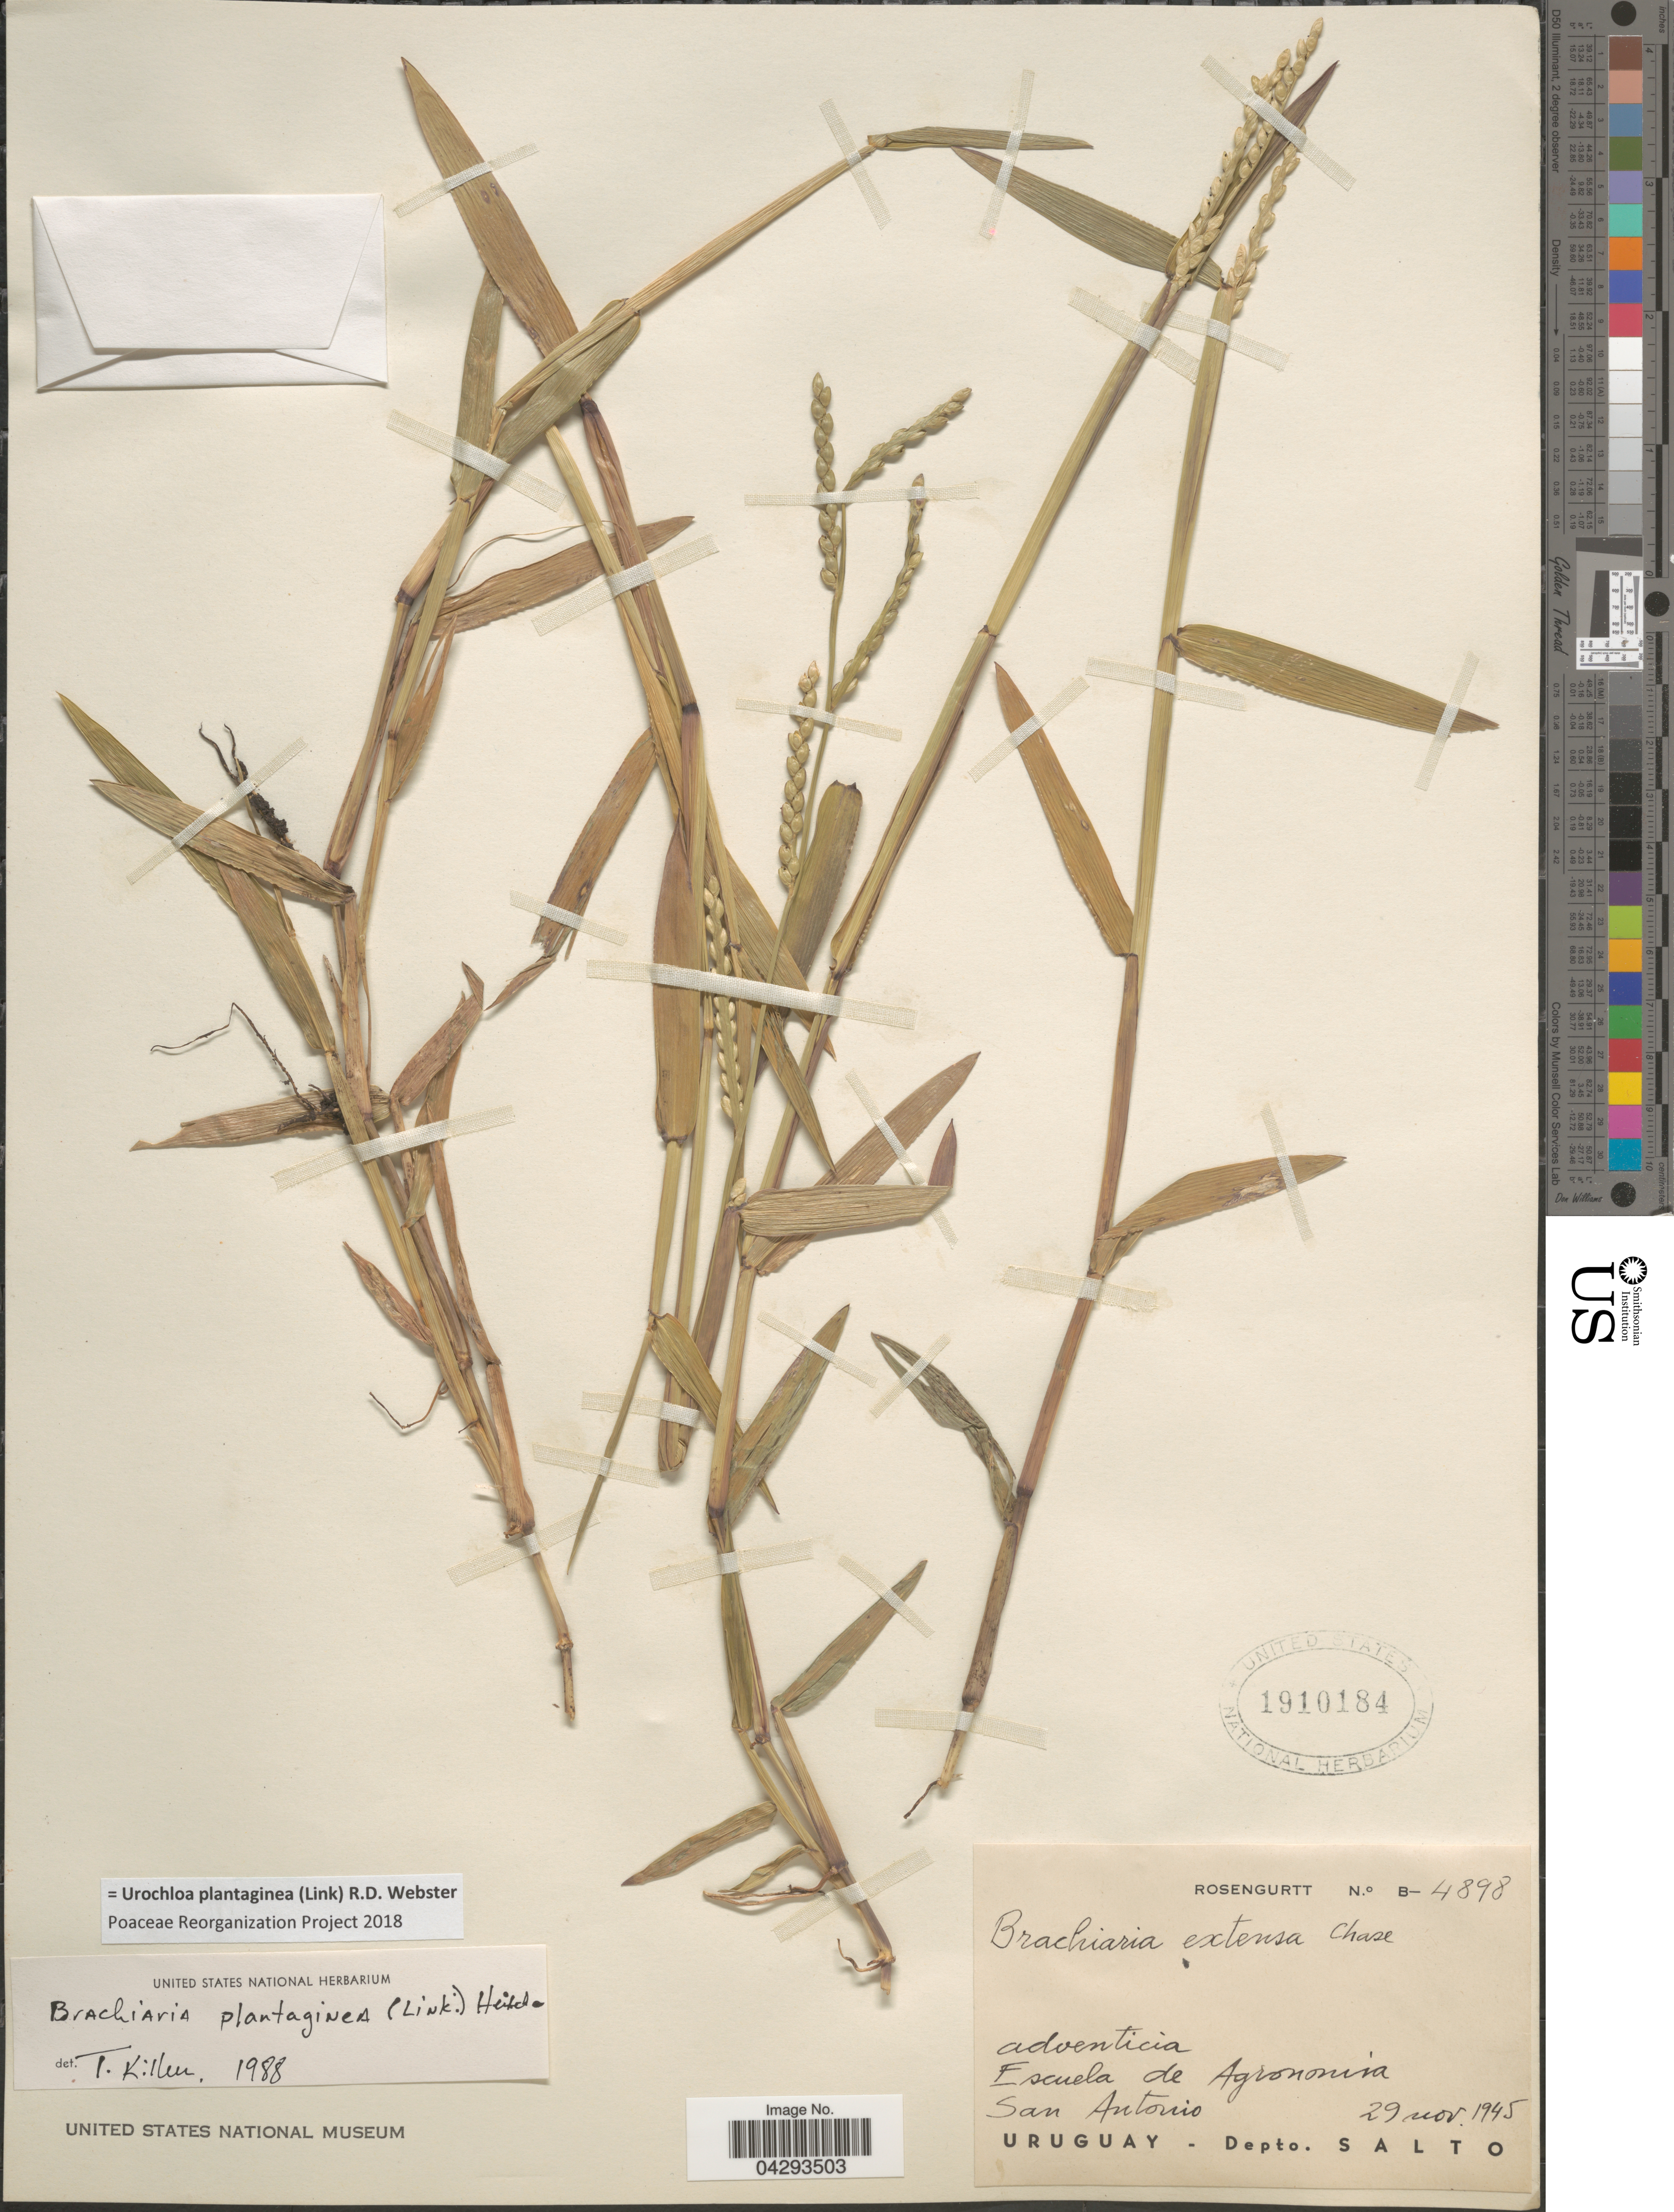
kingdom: Plantae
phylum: Tracheophyta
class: Liliopsida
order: Poales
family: Poaceae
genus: Urochloa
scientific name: Urochloa plantaginea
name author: (Link) R.D. Webster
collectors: Rosengurtt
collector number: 4898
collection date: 1945-11-29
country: Uruguay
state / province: Salto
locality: Escuela de Agronomia. San Antonio. Depto. Salto.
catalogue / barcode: US 1910184